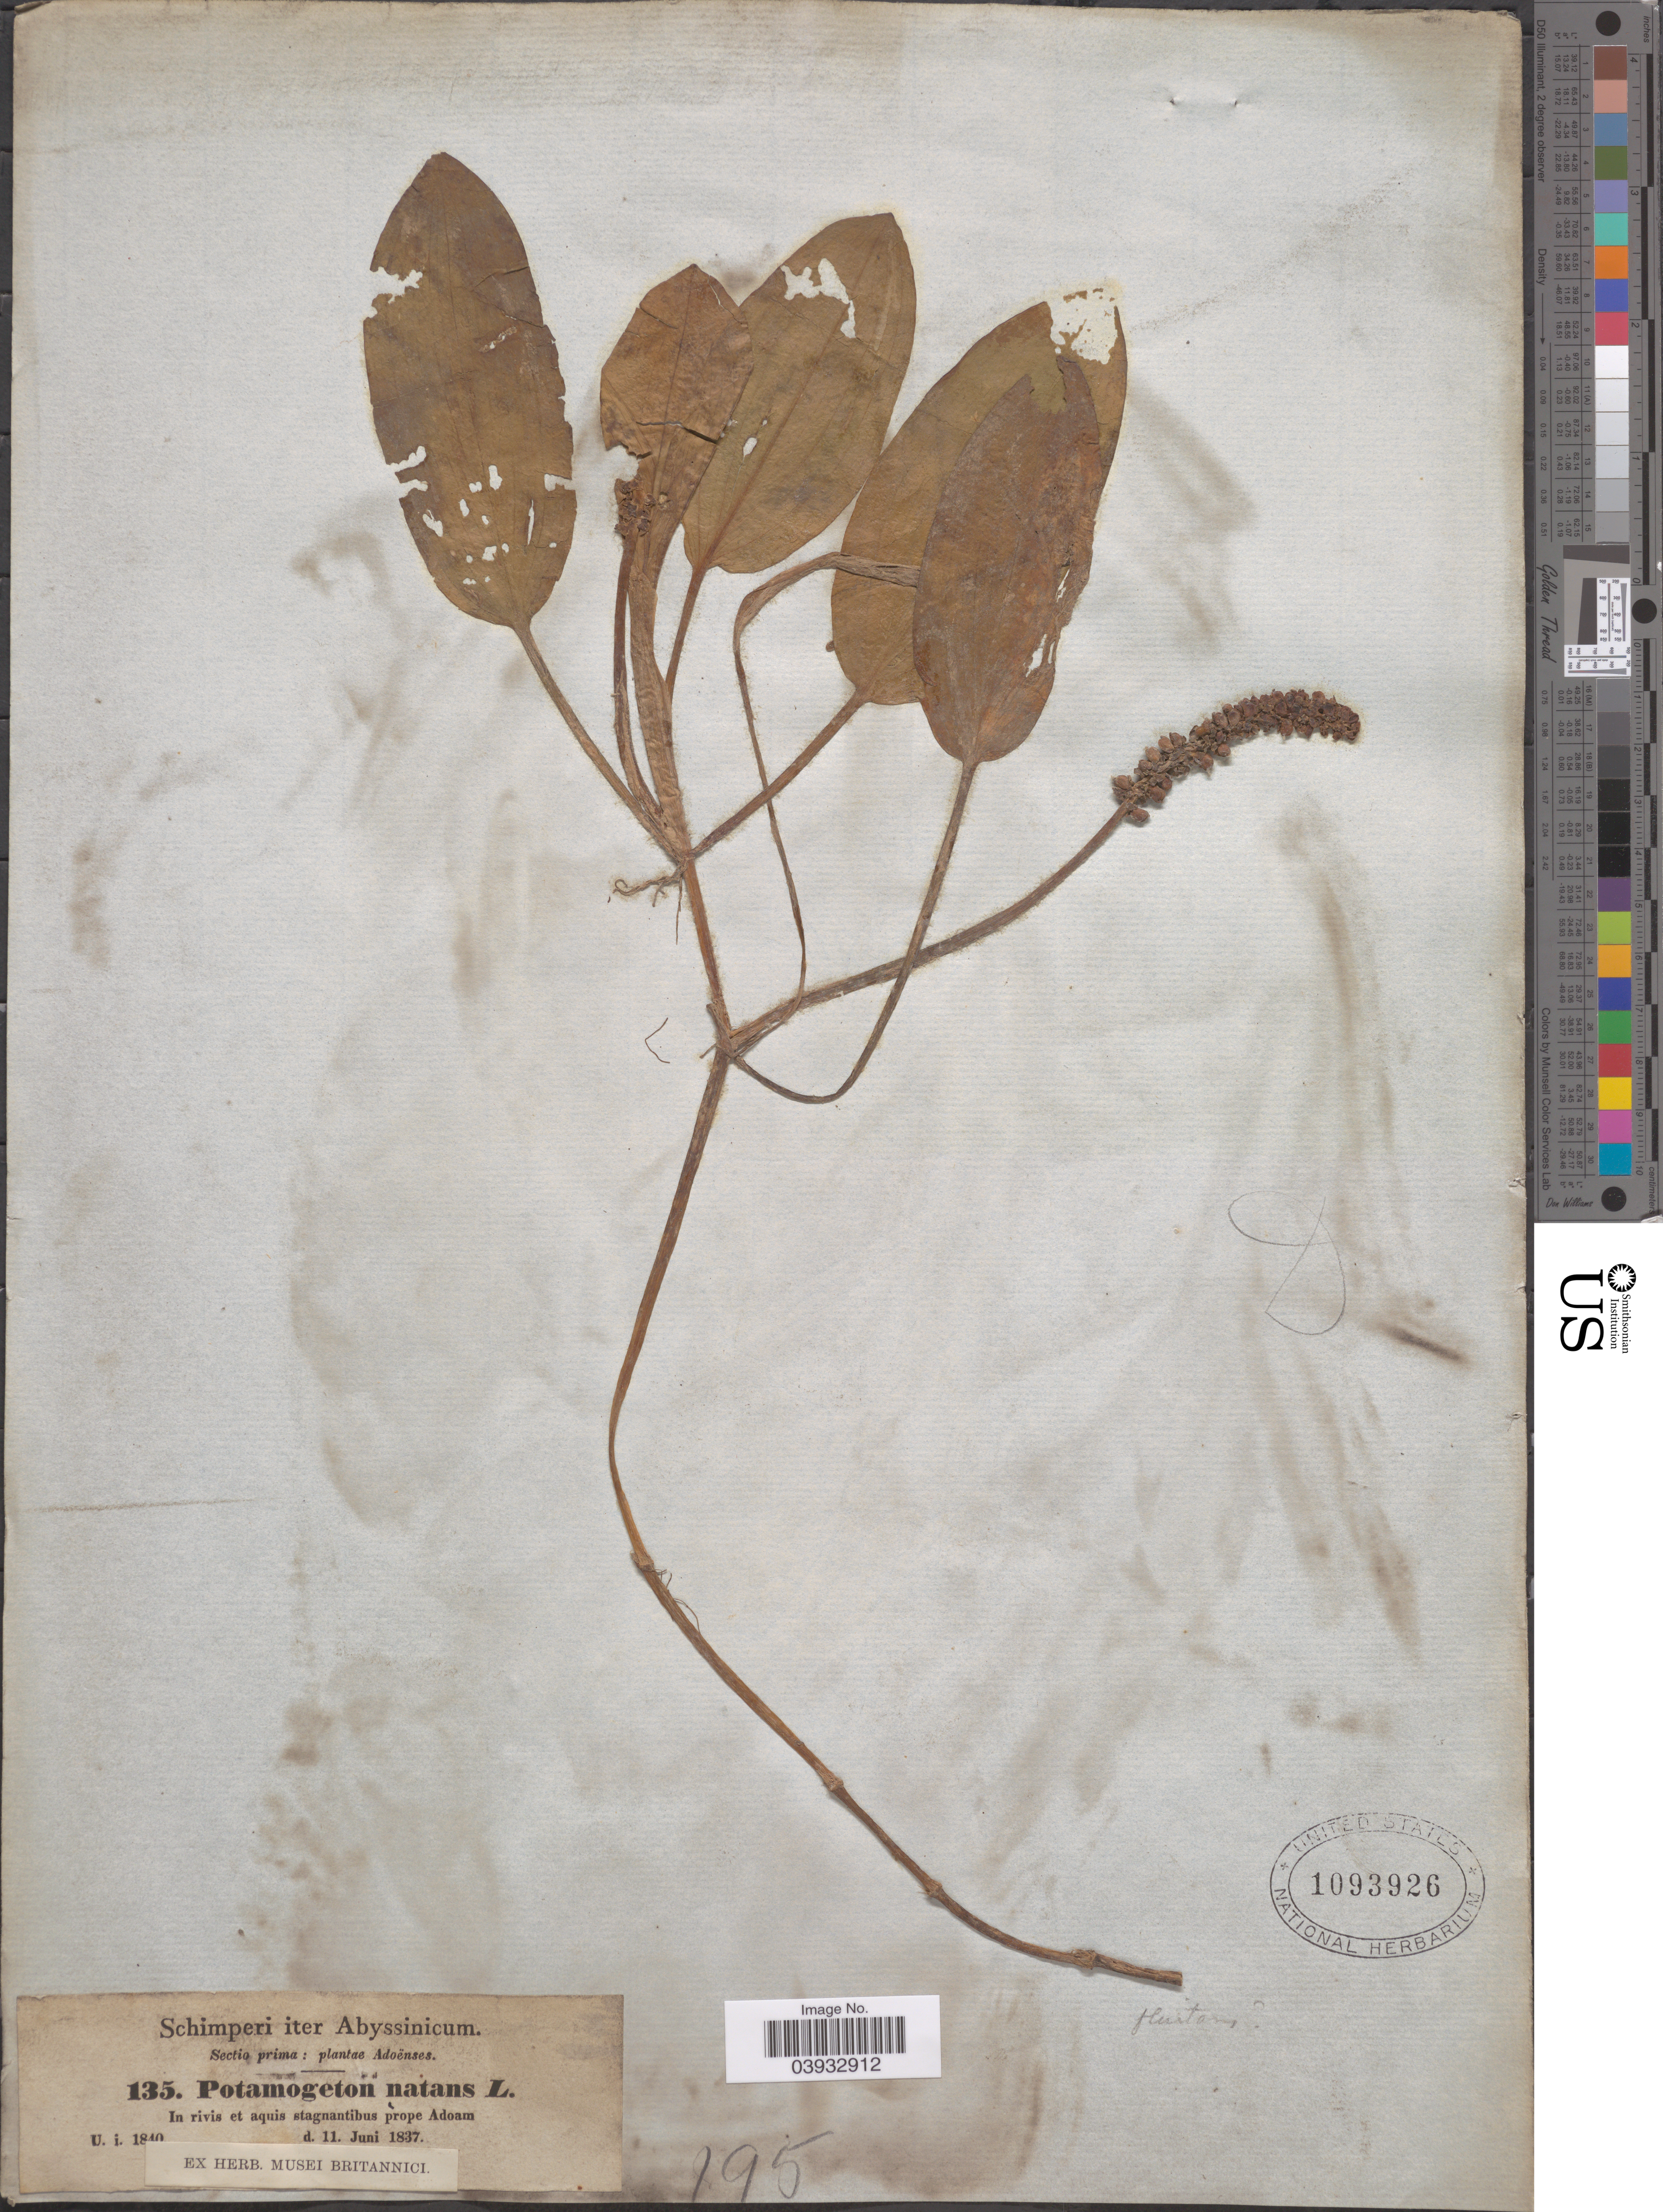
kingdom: Plantae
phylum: Tracheophyta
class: Liliopsida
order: Alismatales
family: Potamogetonaceae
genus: Potamogeton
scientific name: Potamogeton fluitans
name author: Roth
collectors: -. Schimper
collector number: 135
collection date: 1837-06-11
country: Ethiopia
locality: Iter Abyssinicum. Sectio prima: Adoënses. [unsure placement] In rivis et aquis stagnantibus prope Adoam.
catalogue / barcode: US 1093926